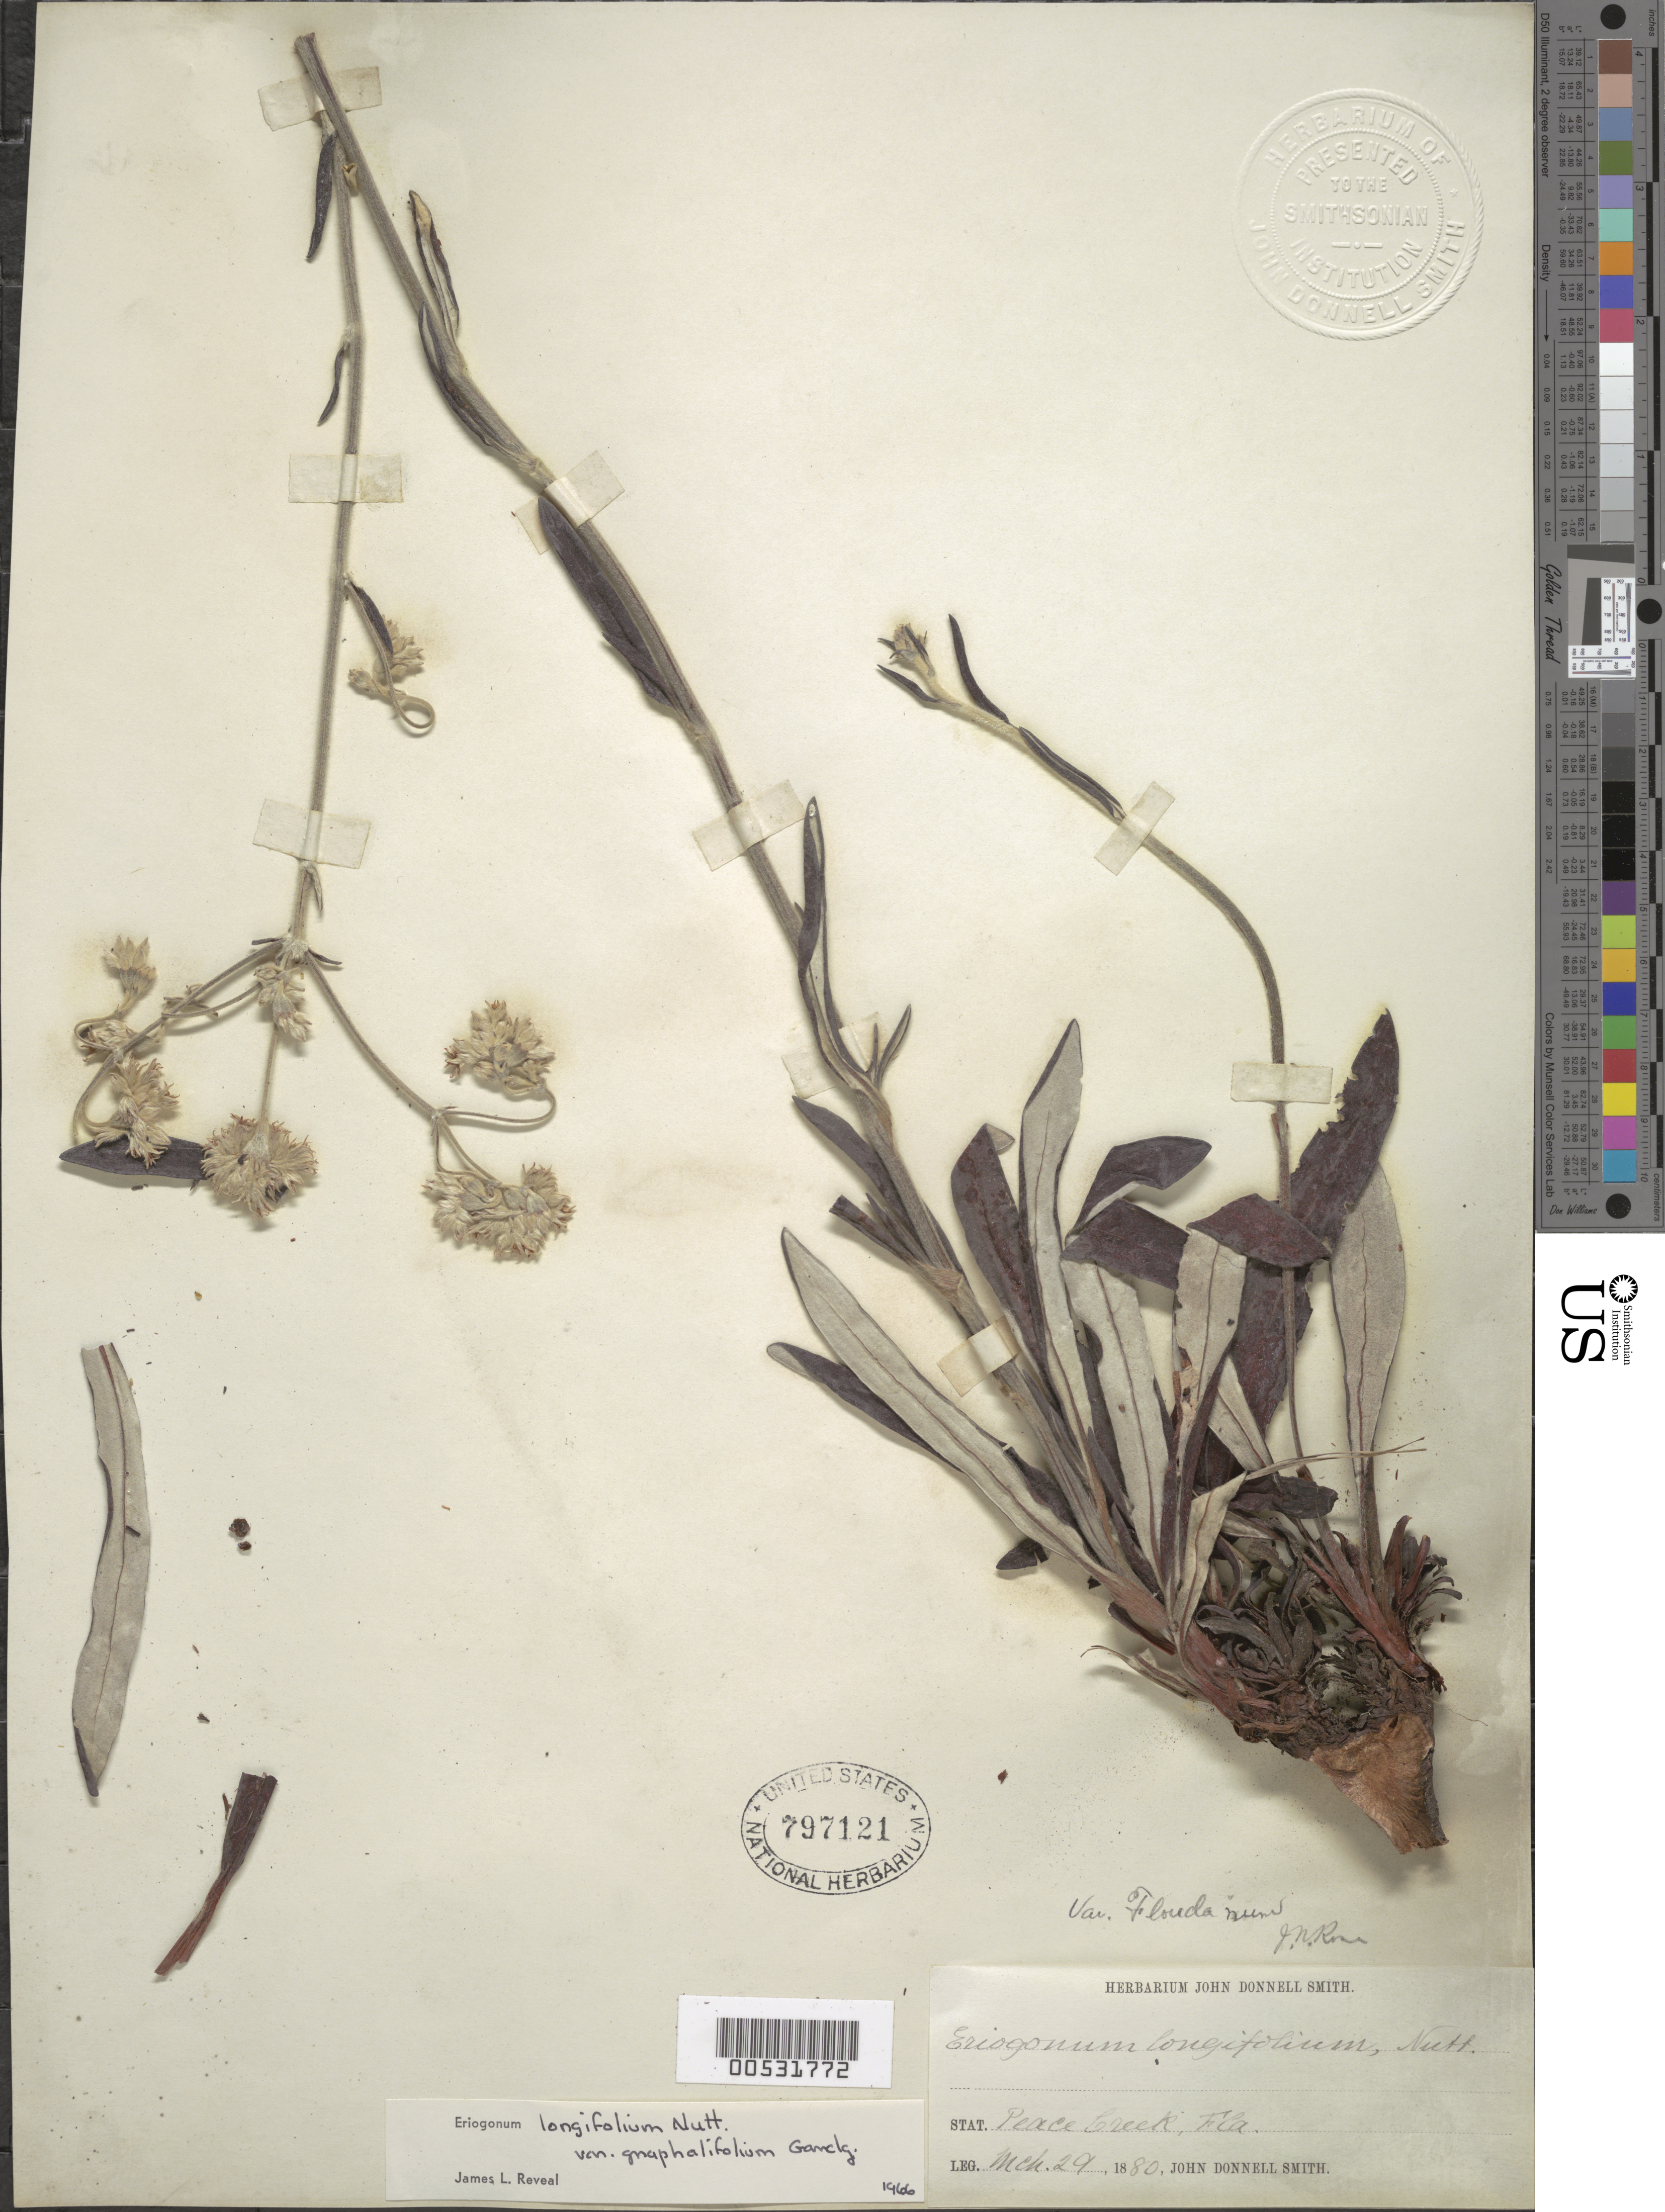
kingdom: Plantae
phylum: Tracheophyta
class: Magnoliopsida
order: Caryophyllales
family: Polygonaceae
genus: Eriogonum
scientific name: Eriogonum longifolium var. gnaphalifolium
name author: Gand.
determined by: Reveal, J. L.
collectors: J. Donnell Smith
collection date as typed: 29 Mar 1880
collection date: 1880-03-29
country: United States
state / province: Florida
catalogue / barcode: US 797121